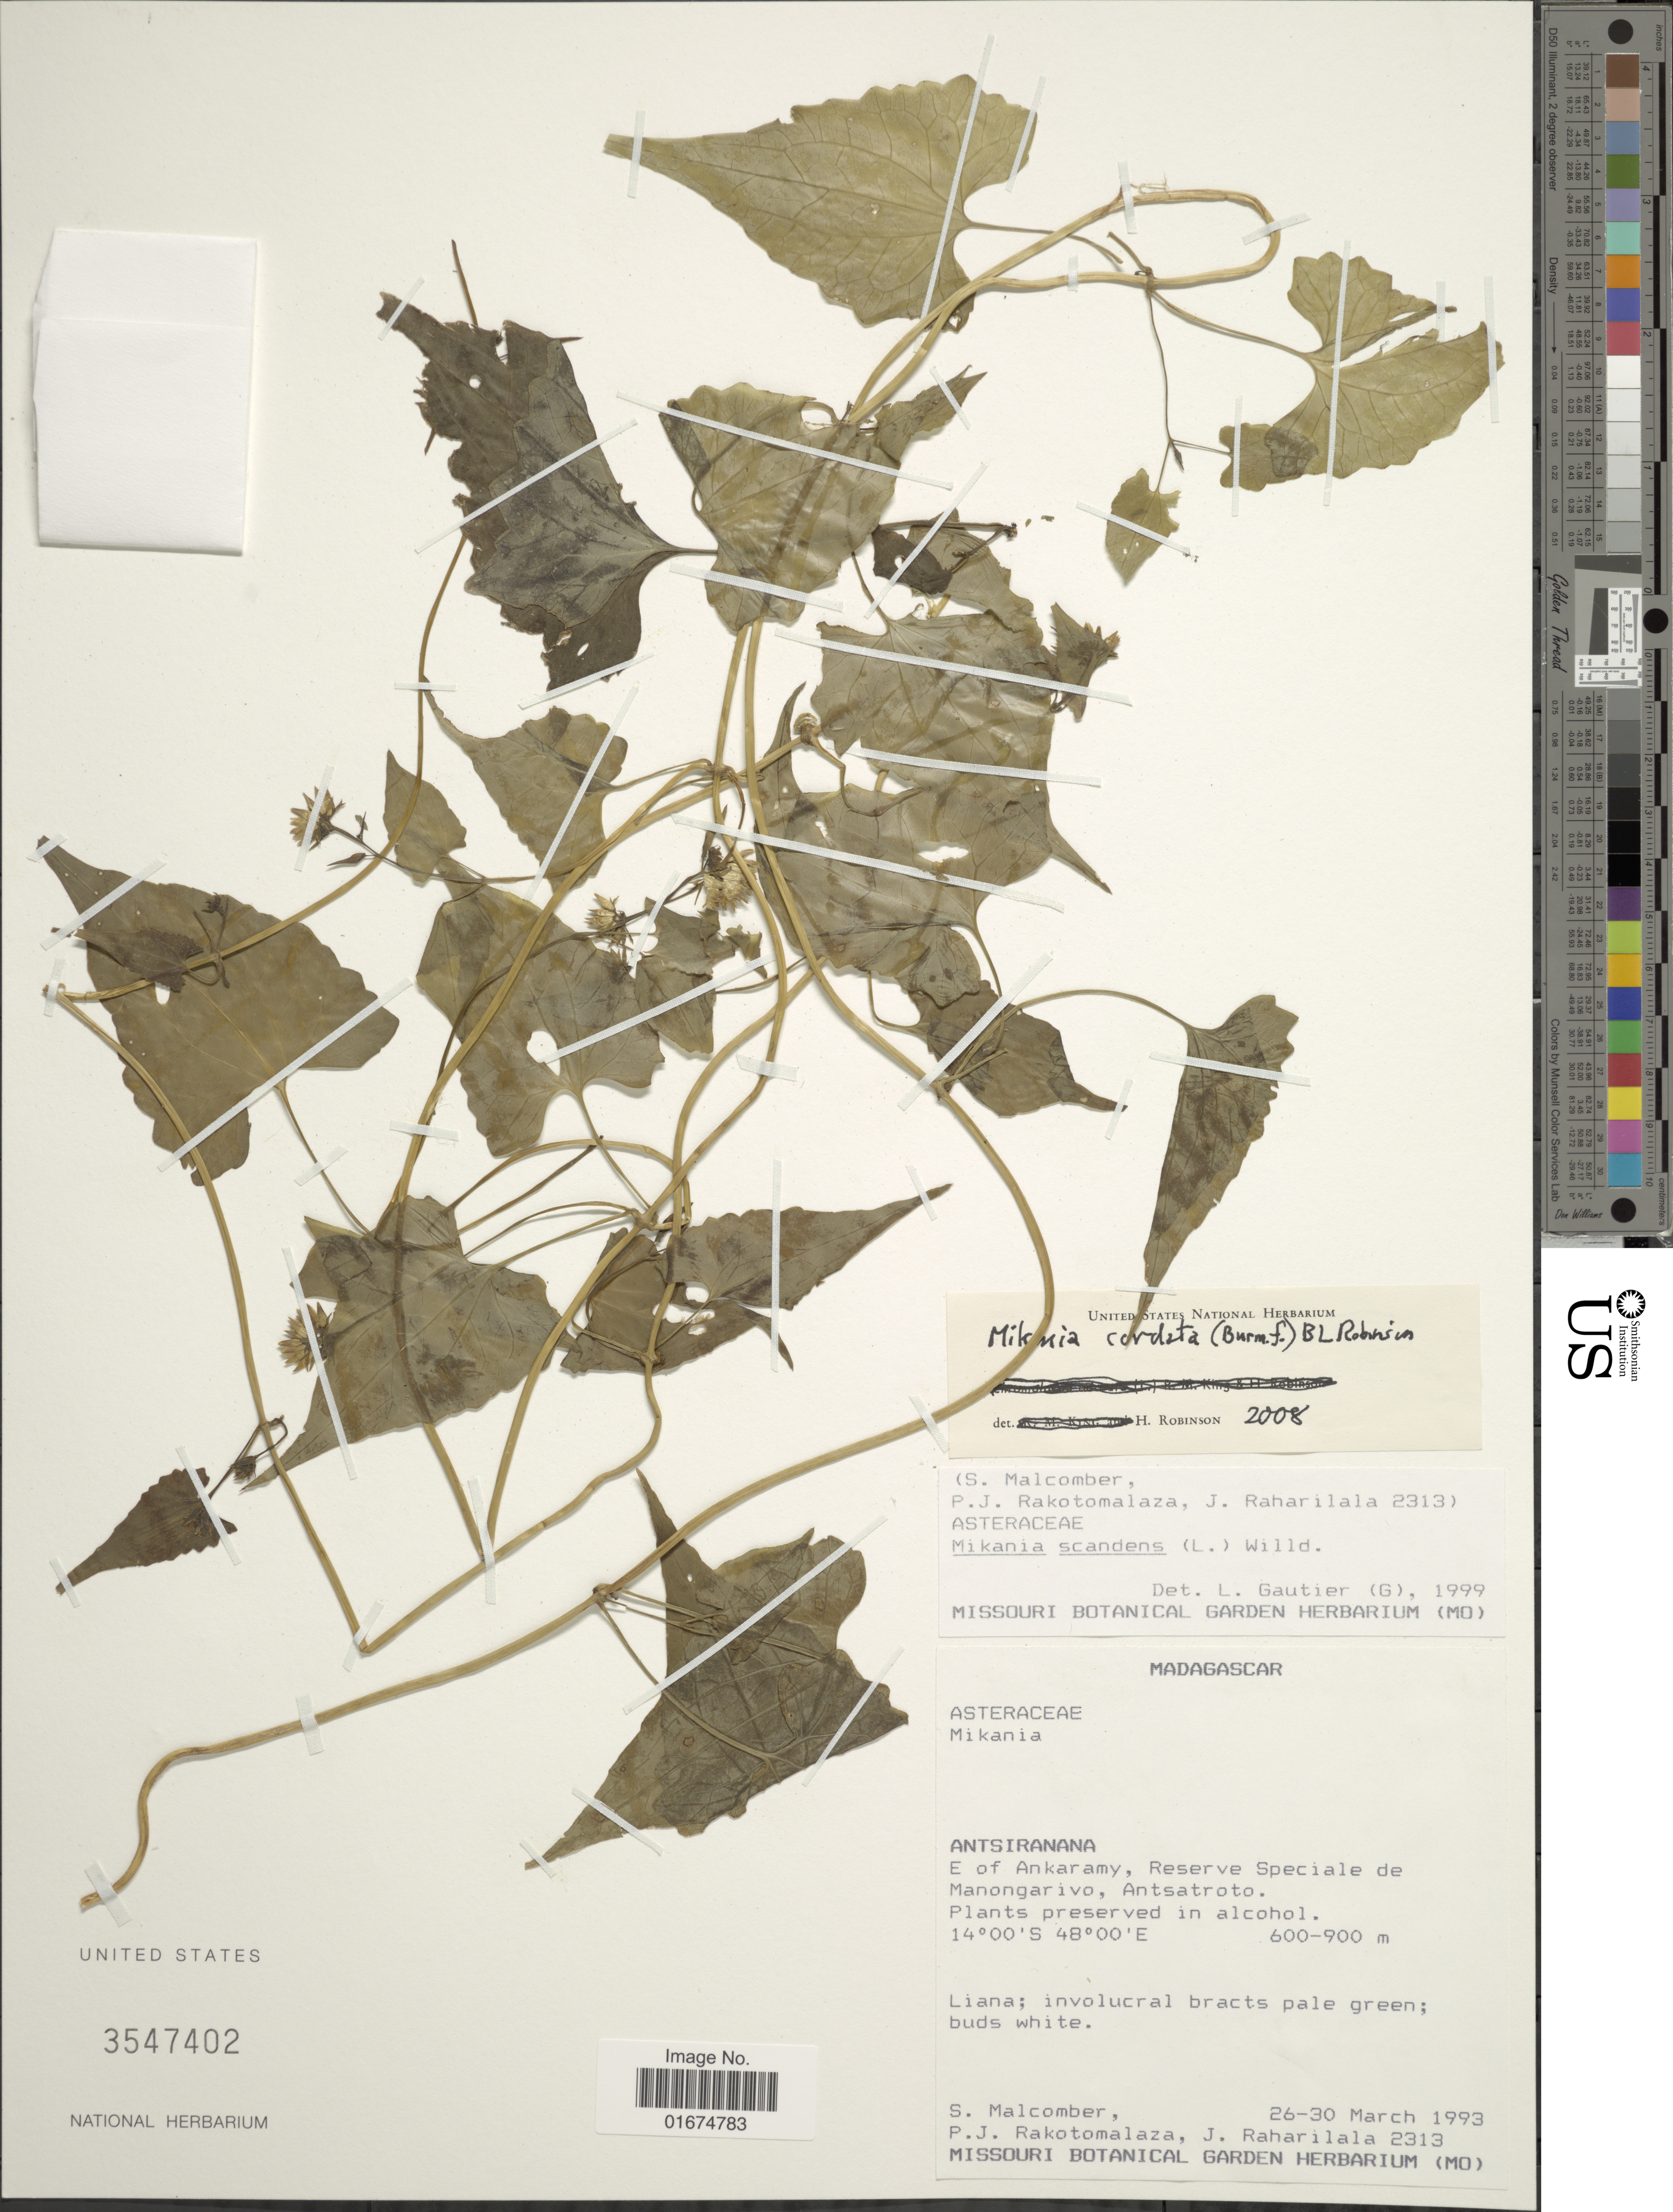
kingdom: Plantae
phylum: Tracheophyta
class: Magnoliopsida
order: Asterales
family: Asteraceae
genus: Mikania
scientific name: Mikania cordata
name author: (Burm. f.) B.L. Rob.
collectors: S. T. Malcomber, P. J. Rakotomalaza & J. I. Raharilala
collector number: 2313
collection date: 1993-03-26/1993-03-30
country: Madagascar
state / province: Diana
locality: E of Ankaramy, Reserve Speciale de Manongarivo, Antsatroto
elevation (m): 600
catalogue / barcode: US 3547402